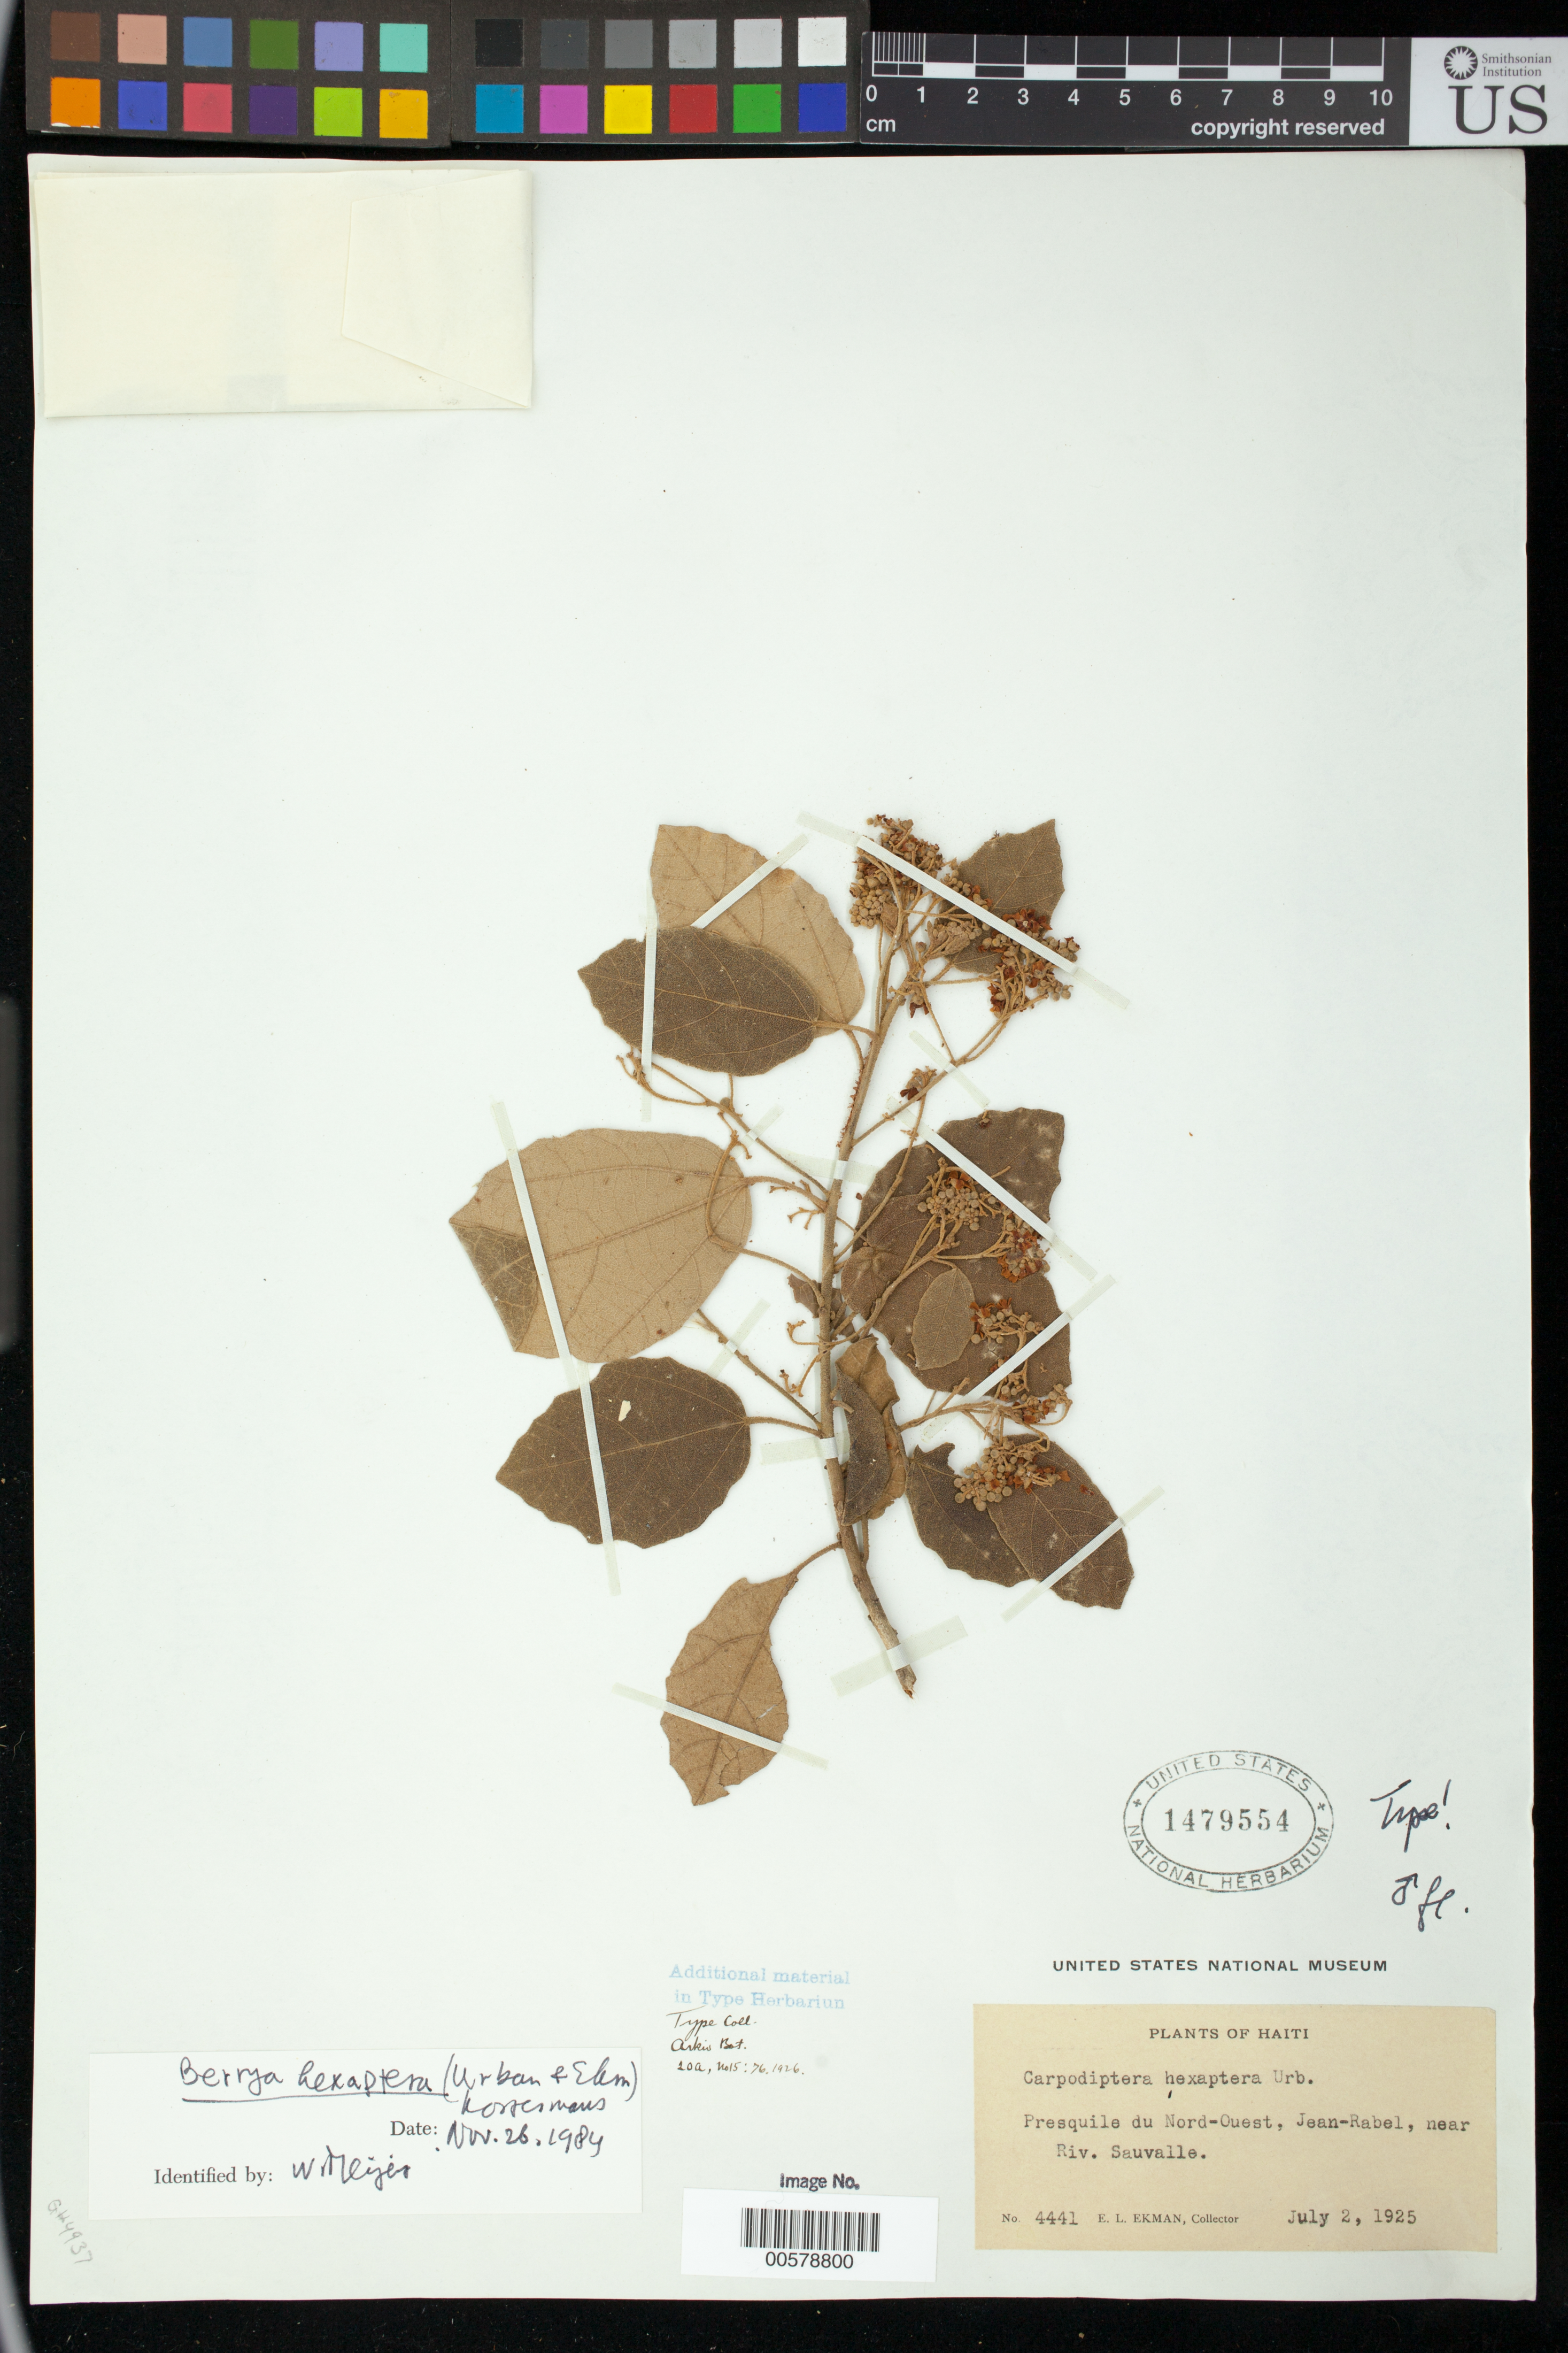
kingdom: Plantae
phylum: Tracheophyta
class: Magnoliopsida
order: Malvales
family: Malvaceae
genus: Carpodiptera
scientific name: Carpodiptera hexaptera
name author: Urb. & Ekman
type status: Isotype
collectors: E. L. Ekman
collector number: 4441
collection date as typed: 02 Jul 1925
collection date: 1925-07-02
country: Haiti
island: Hispaniola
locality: Presquile du Nord-Ouest, Jean-Rabel, near Riv. Sauvalle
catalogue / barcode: US 1479554